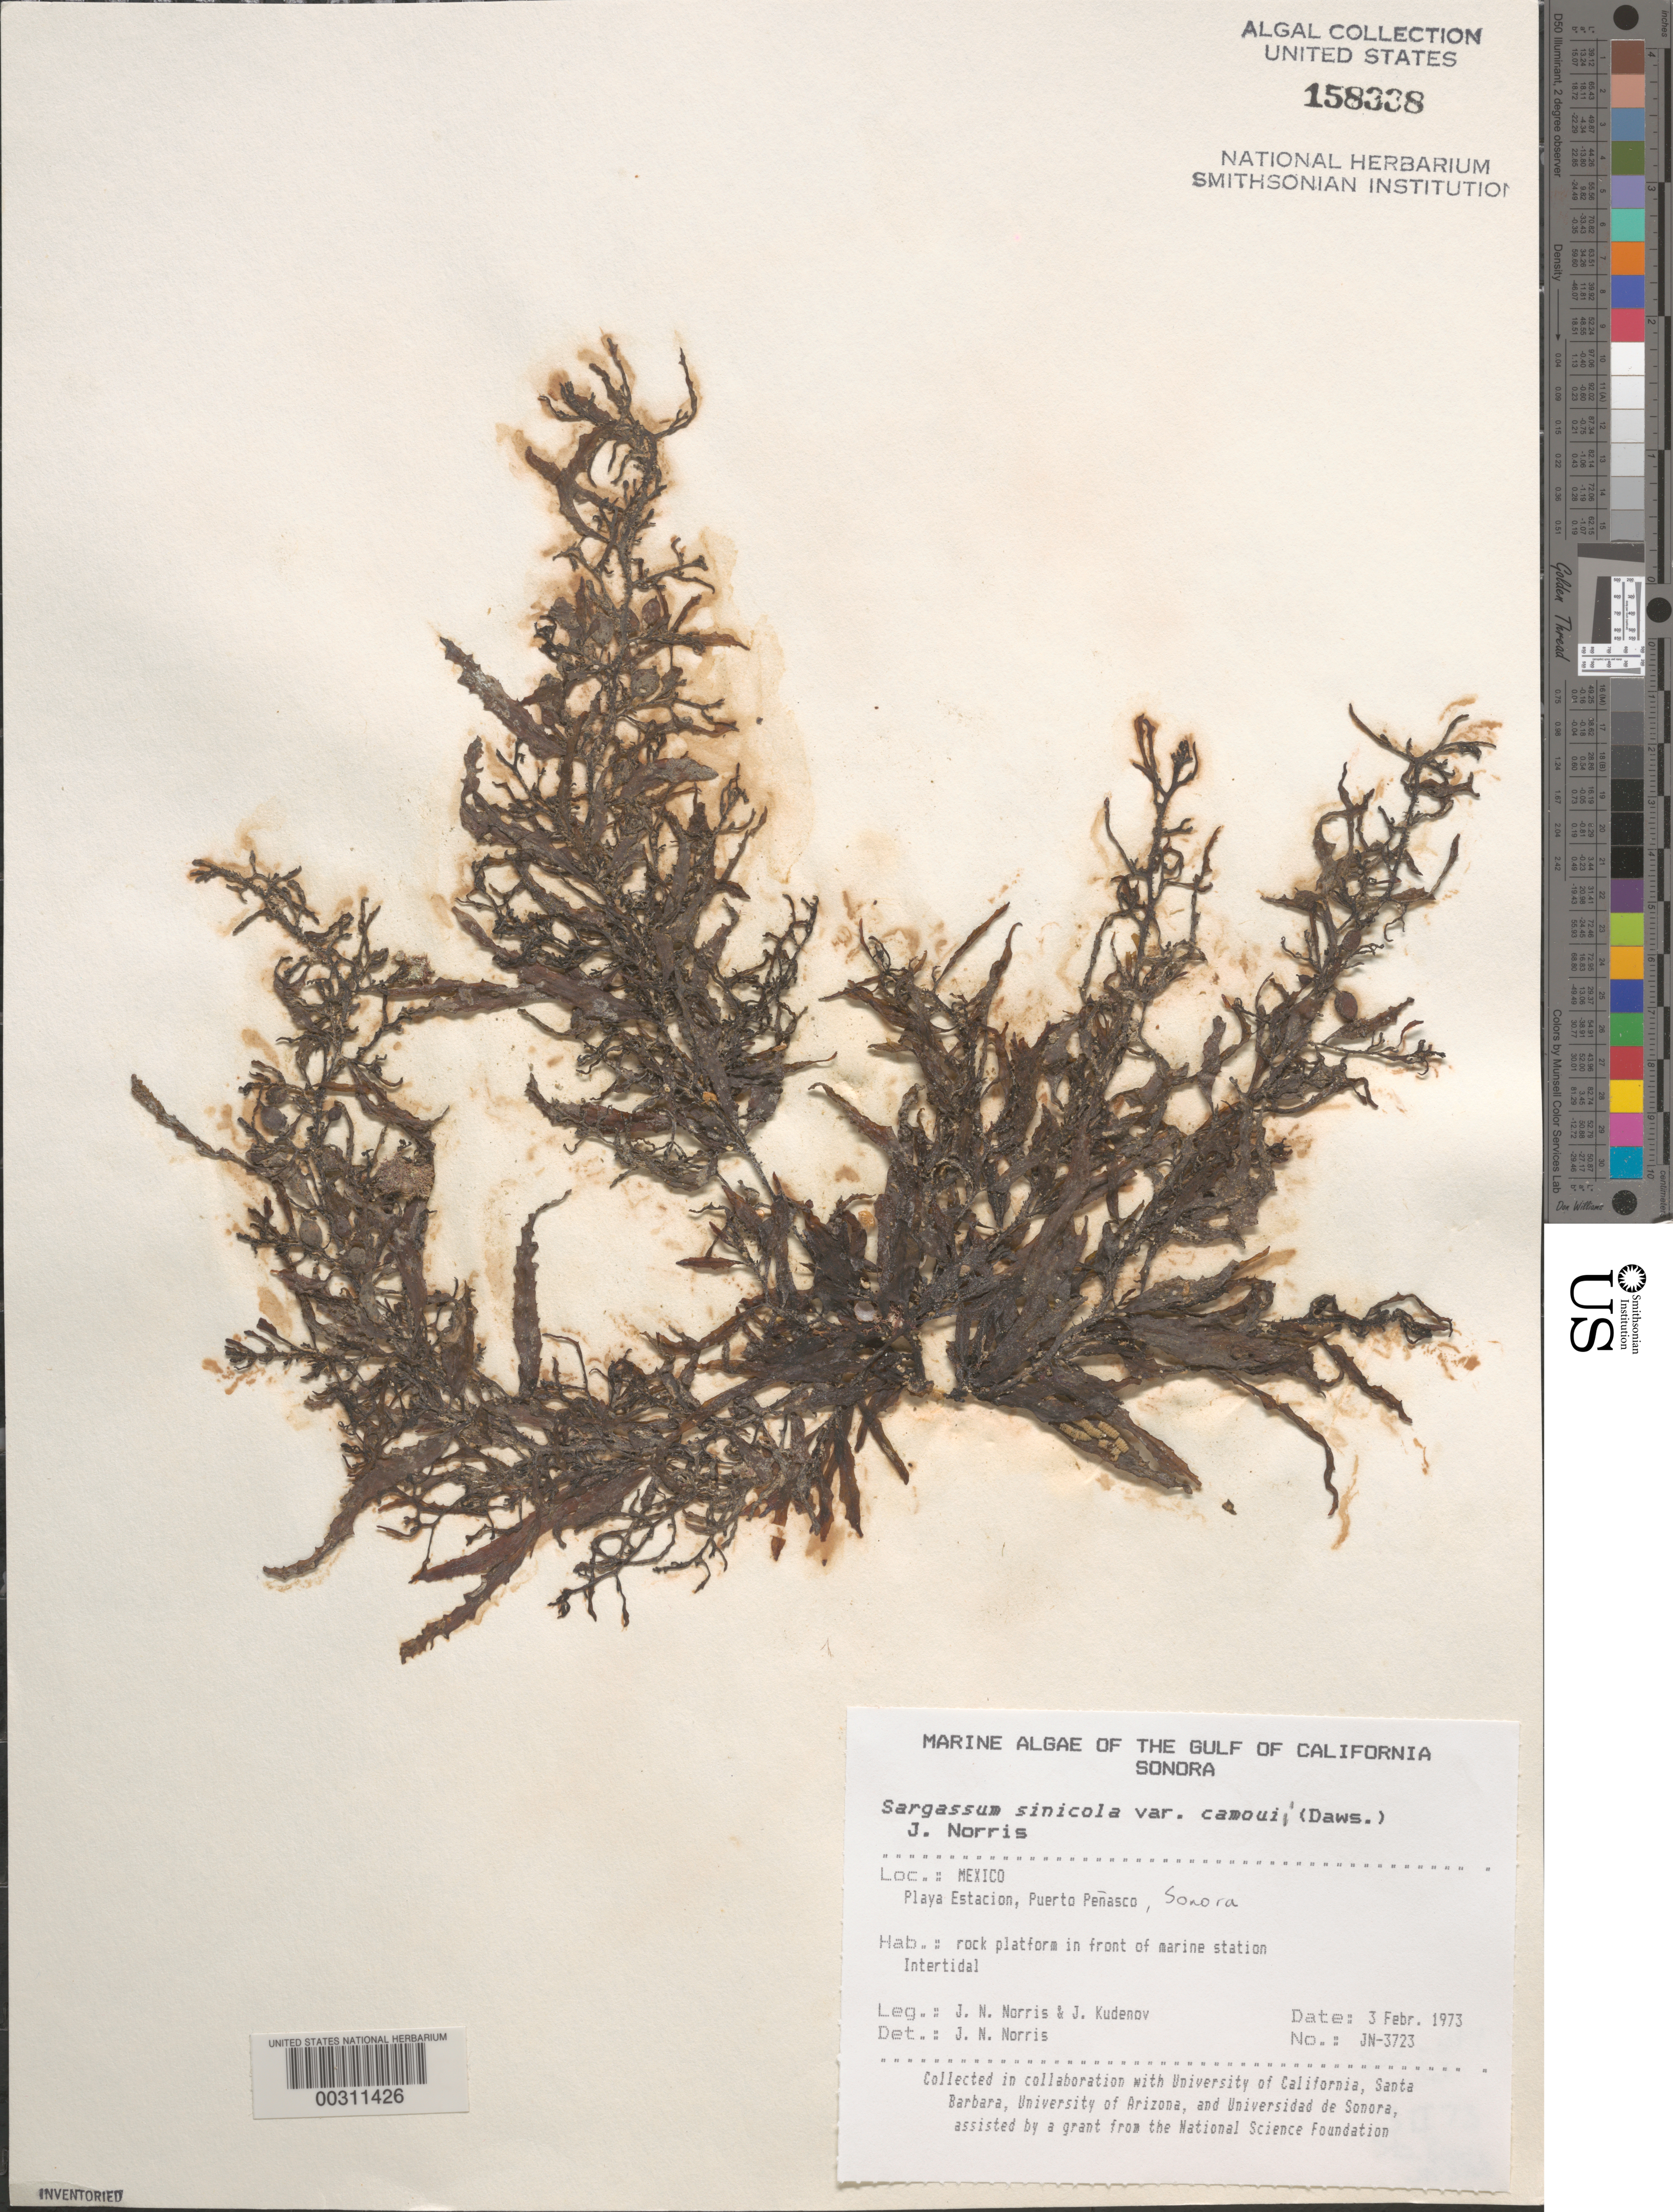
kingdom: Chromista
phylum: Ochrophyta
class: Phaeophyceae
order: Fucales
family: Sargassaceae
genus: Sargassum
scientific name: Sargassum sinicola var. camouii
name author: (E.Y. Dawson) J.N. Norris & Yensen in McCourt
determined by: Norris, James N.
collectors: J. N. Norris & J. Kudenov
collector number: JN-3723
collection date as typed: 03 Feb 1973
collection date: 1973-02-03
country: Mexico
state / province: Sonora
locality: Playa Estacion, Puerto Penasco, marine station shore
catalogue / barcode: US 158338